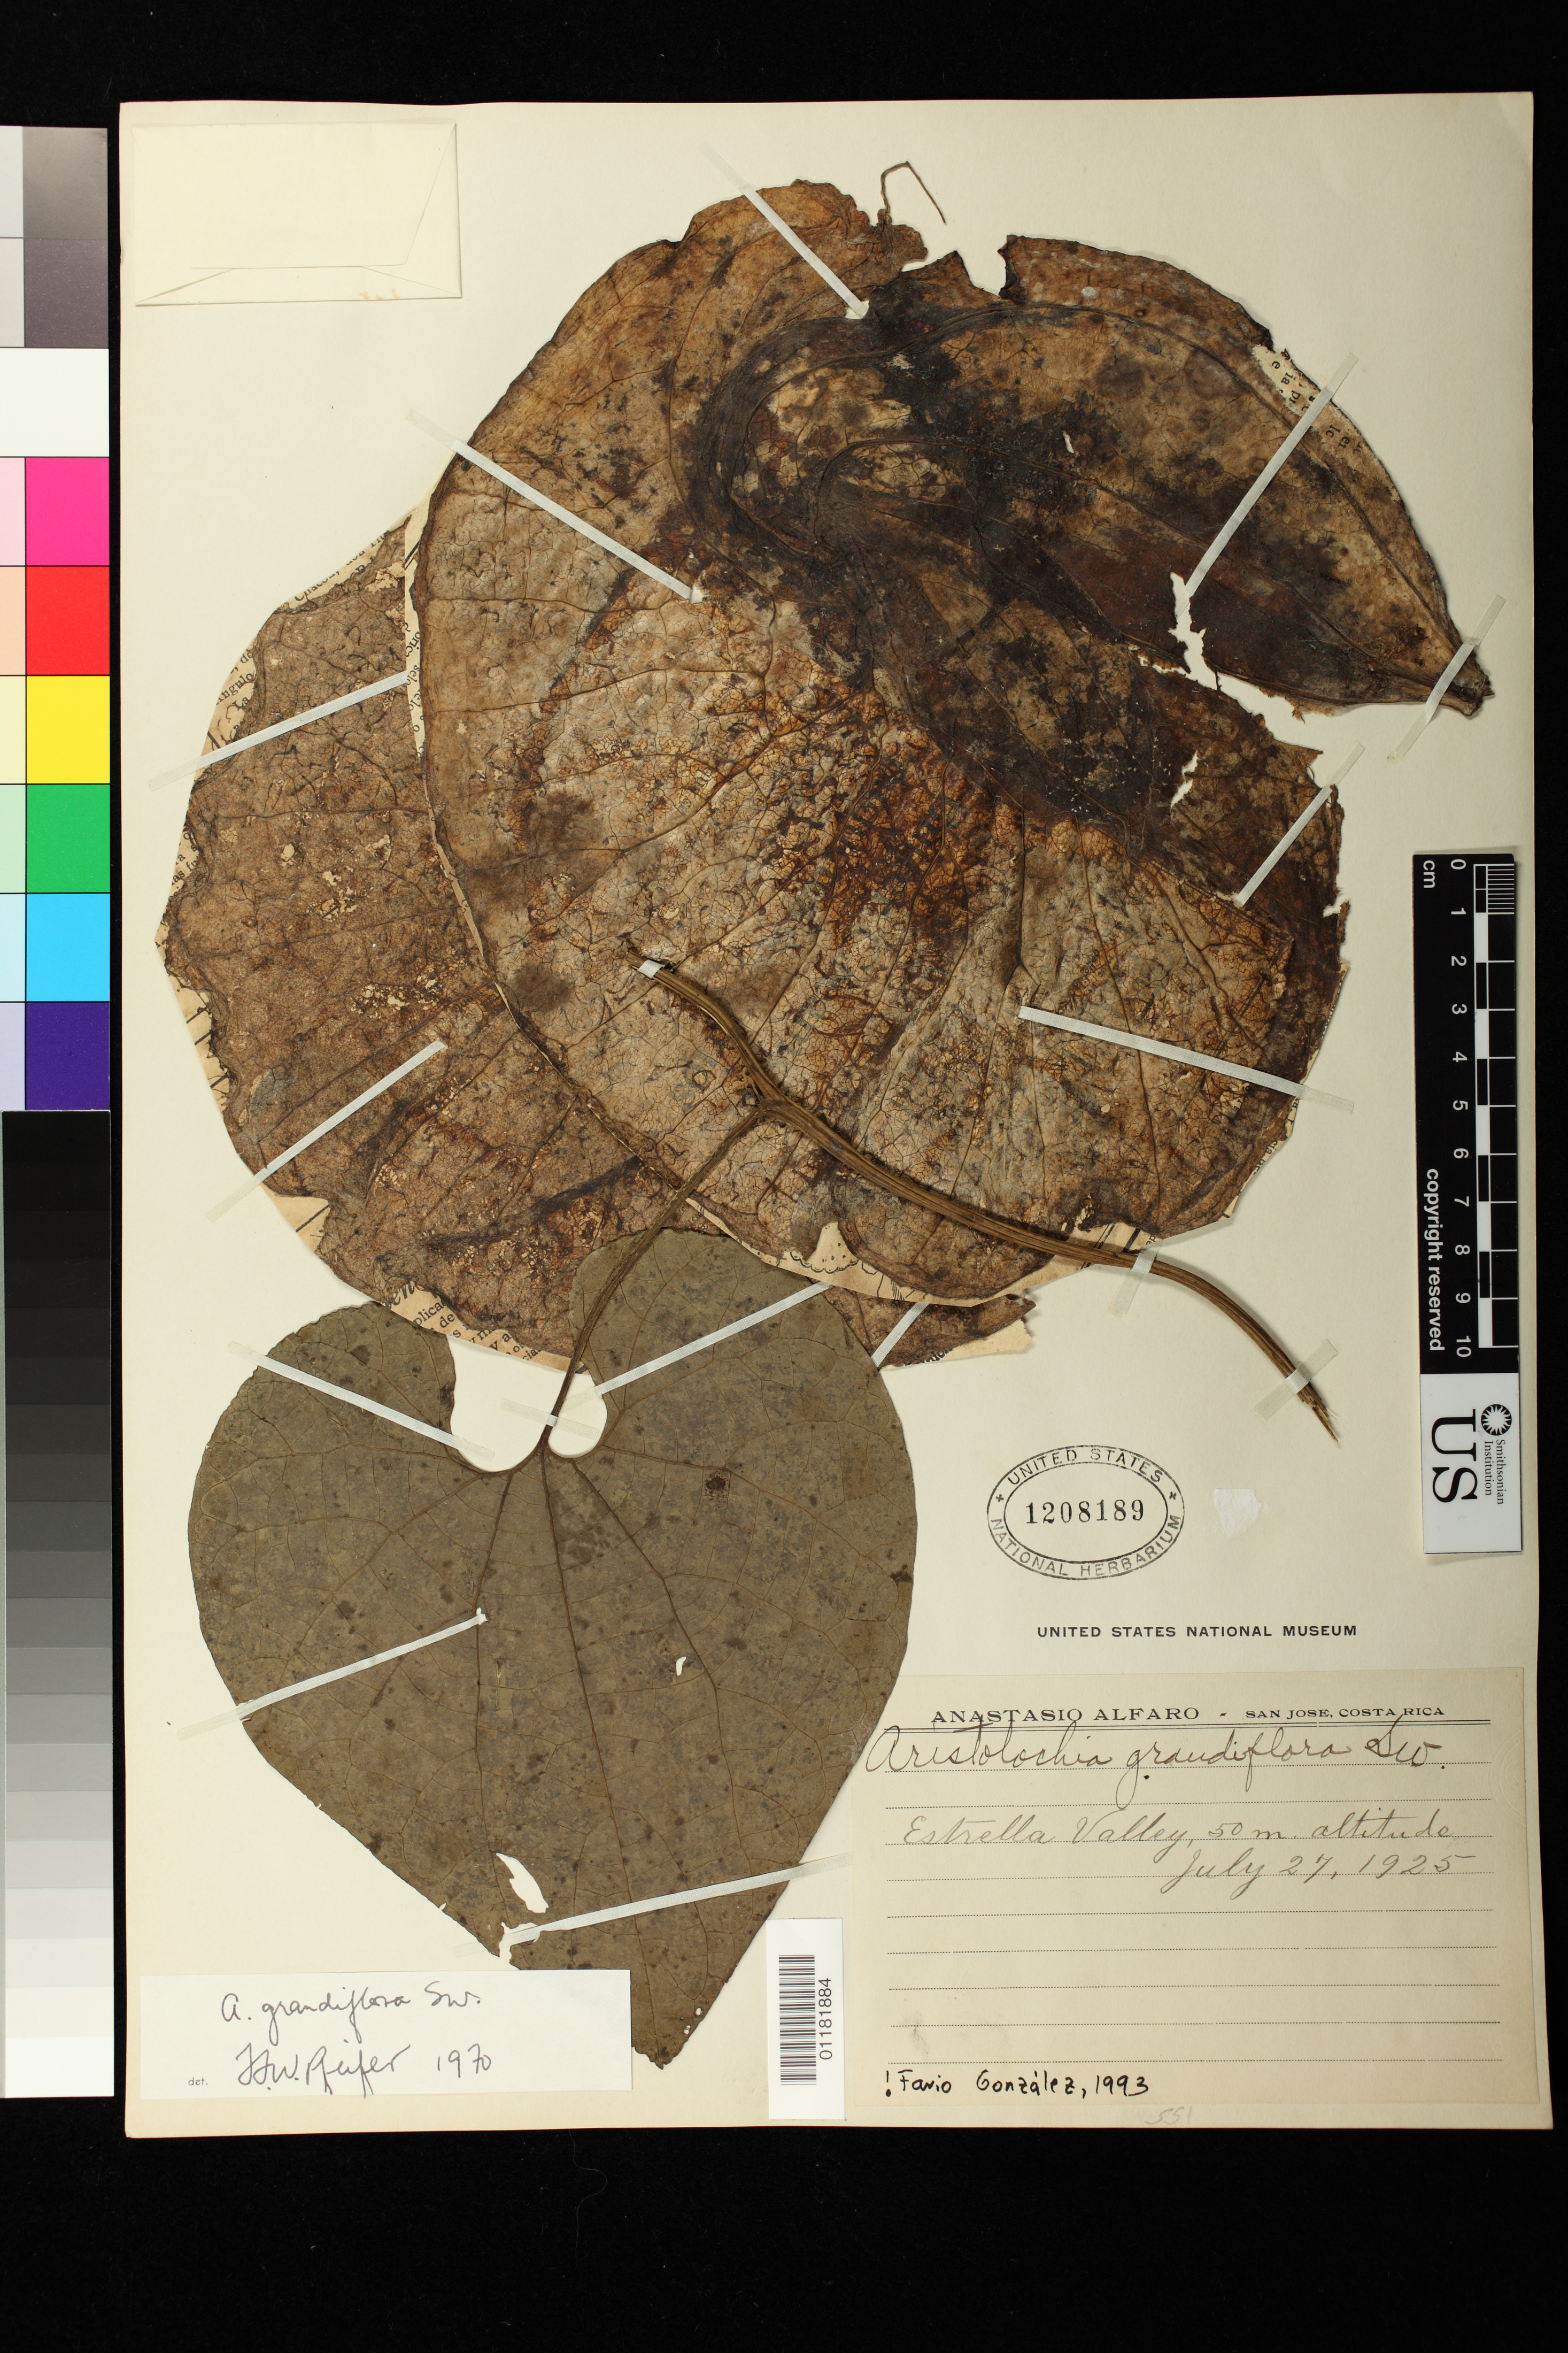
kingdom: Plantae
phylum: Tracheophyta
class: Magnoliopsida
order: Piperales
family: Aristolochiaceae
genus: Aristolochia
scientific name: Aristolochia grandiflora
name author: Sw.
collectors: A. Alfaro Gonzalez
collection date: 1925-07-27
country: Costa Rica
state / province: Limón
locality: Estrella Valley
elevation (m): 50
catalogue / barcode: US 1208189